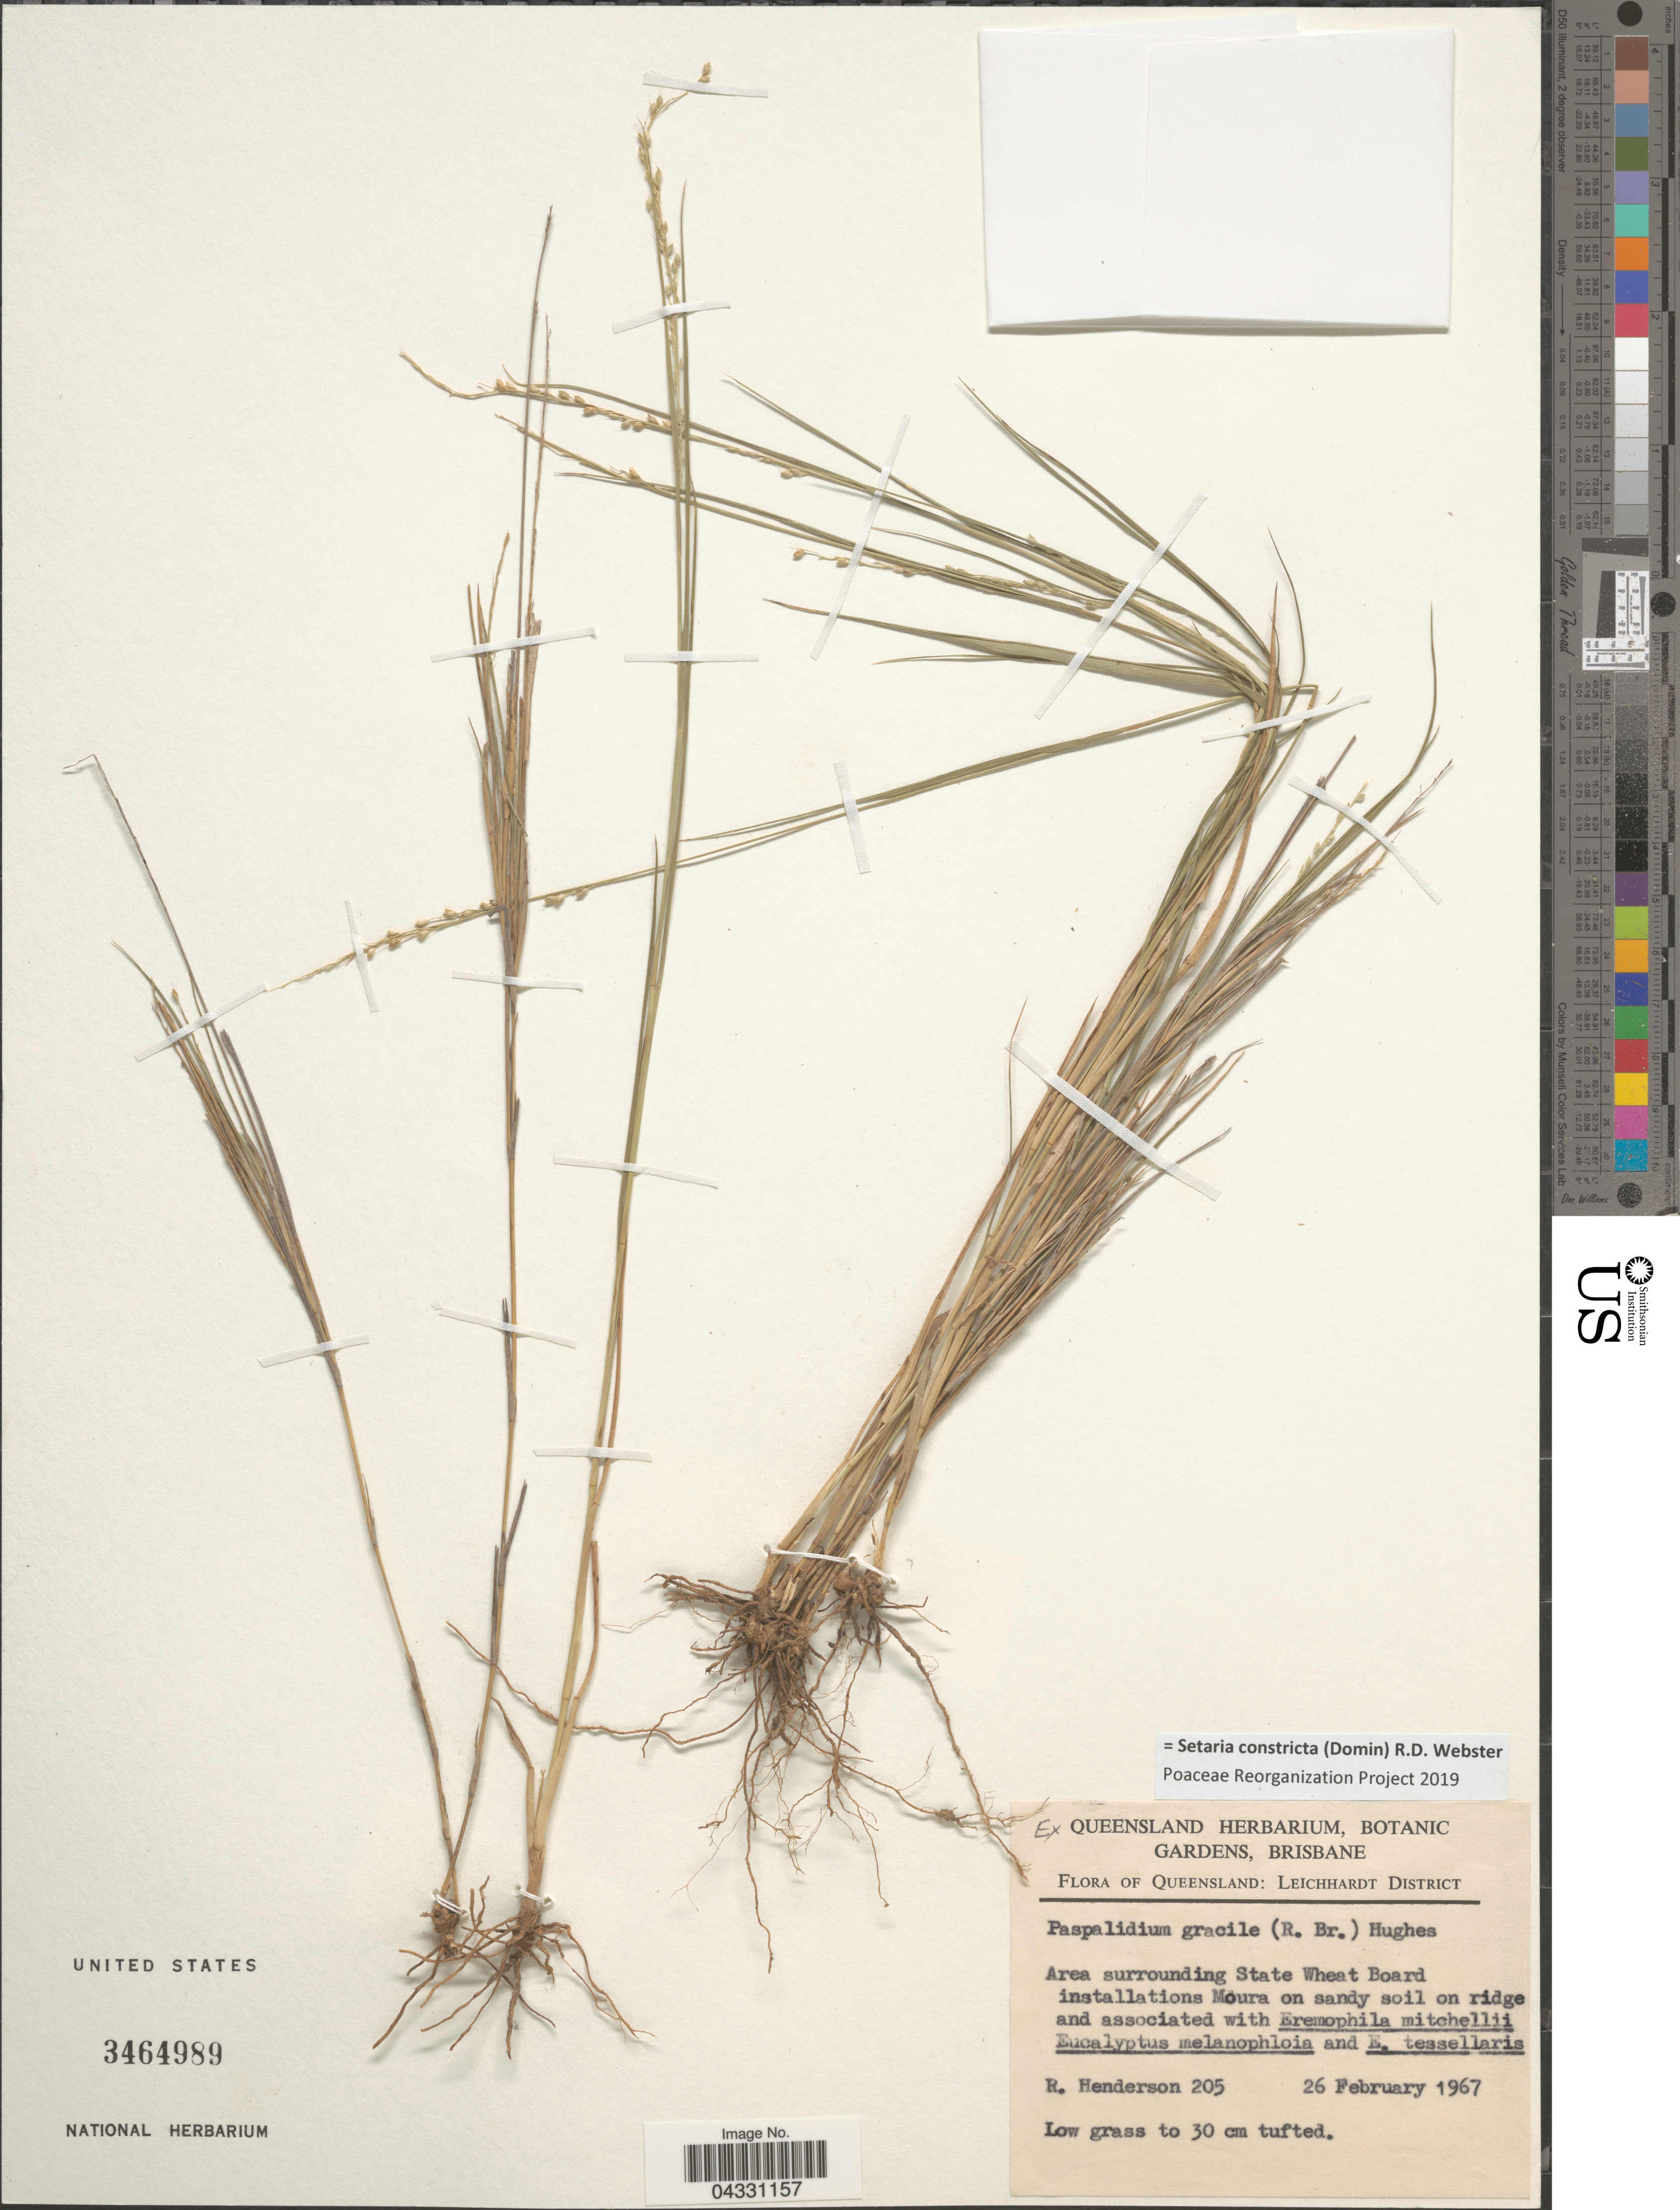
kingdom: Plantae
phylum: Tracheophyta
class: Liliopsida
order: Poales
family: Poaceae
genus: Setaria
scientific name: Setaria constricta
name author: (Domin) R.D. Webster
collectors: R. Henderson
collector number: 205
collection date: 1967-02-26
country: Australia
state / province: Queensland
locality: Leichhardt District. Area surrounding State Wheat Board installation Moura on sandy soil on ridge.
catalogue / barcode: US 3464989